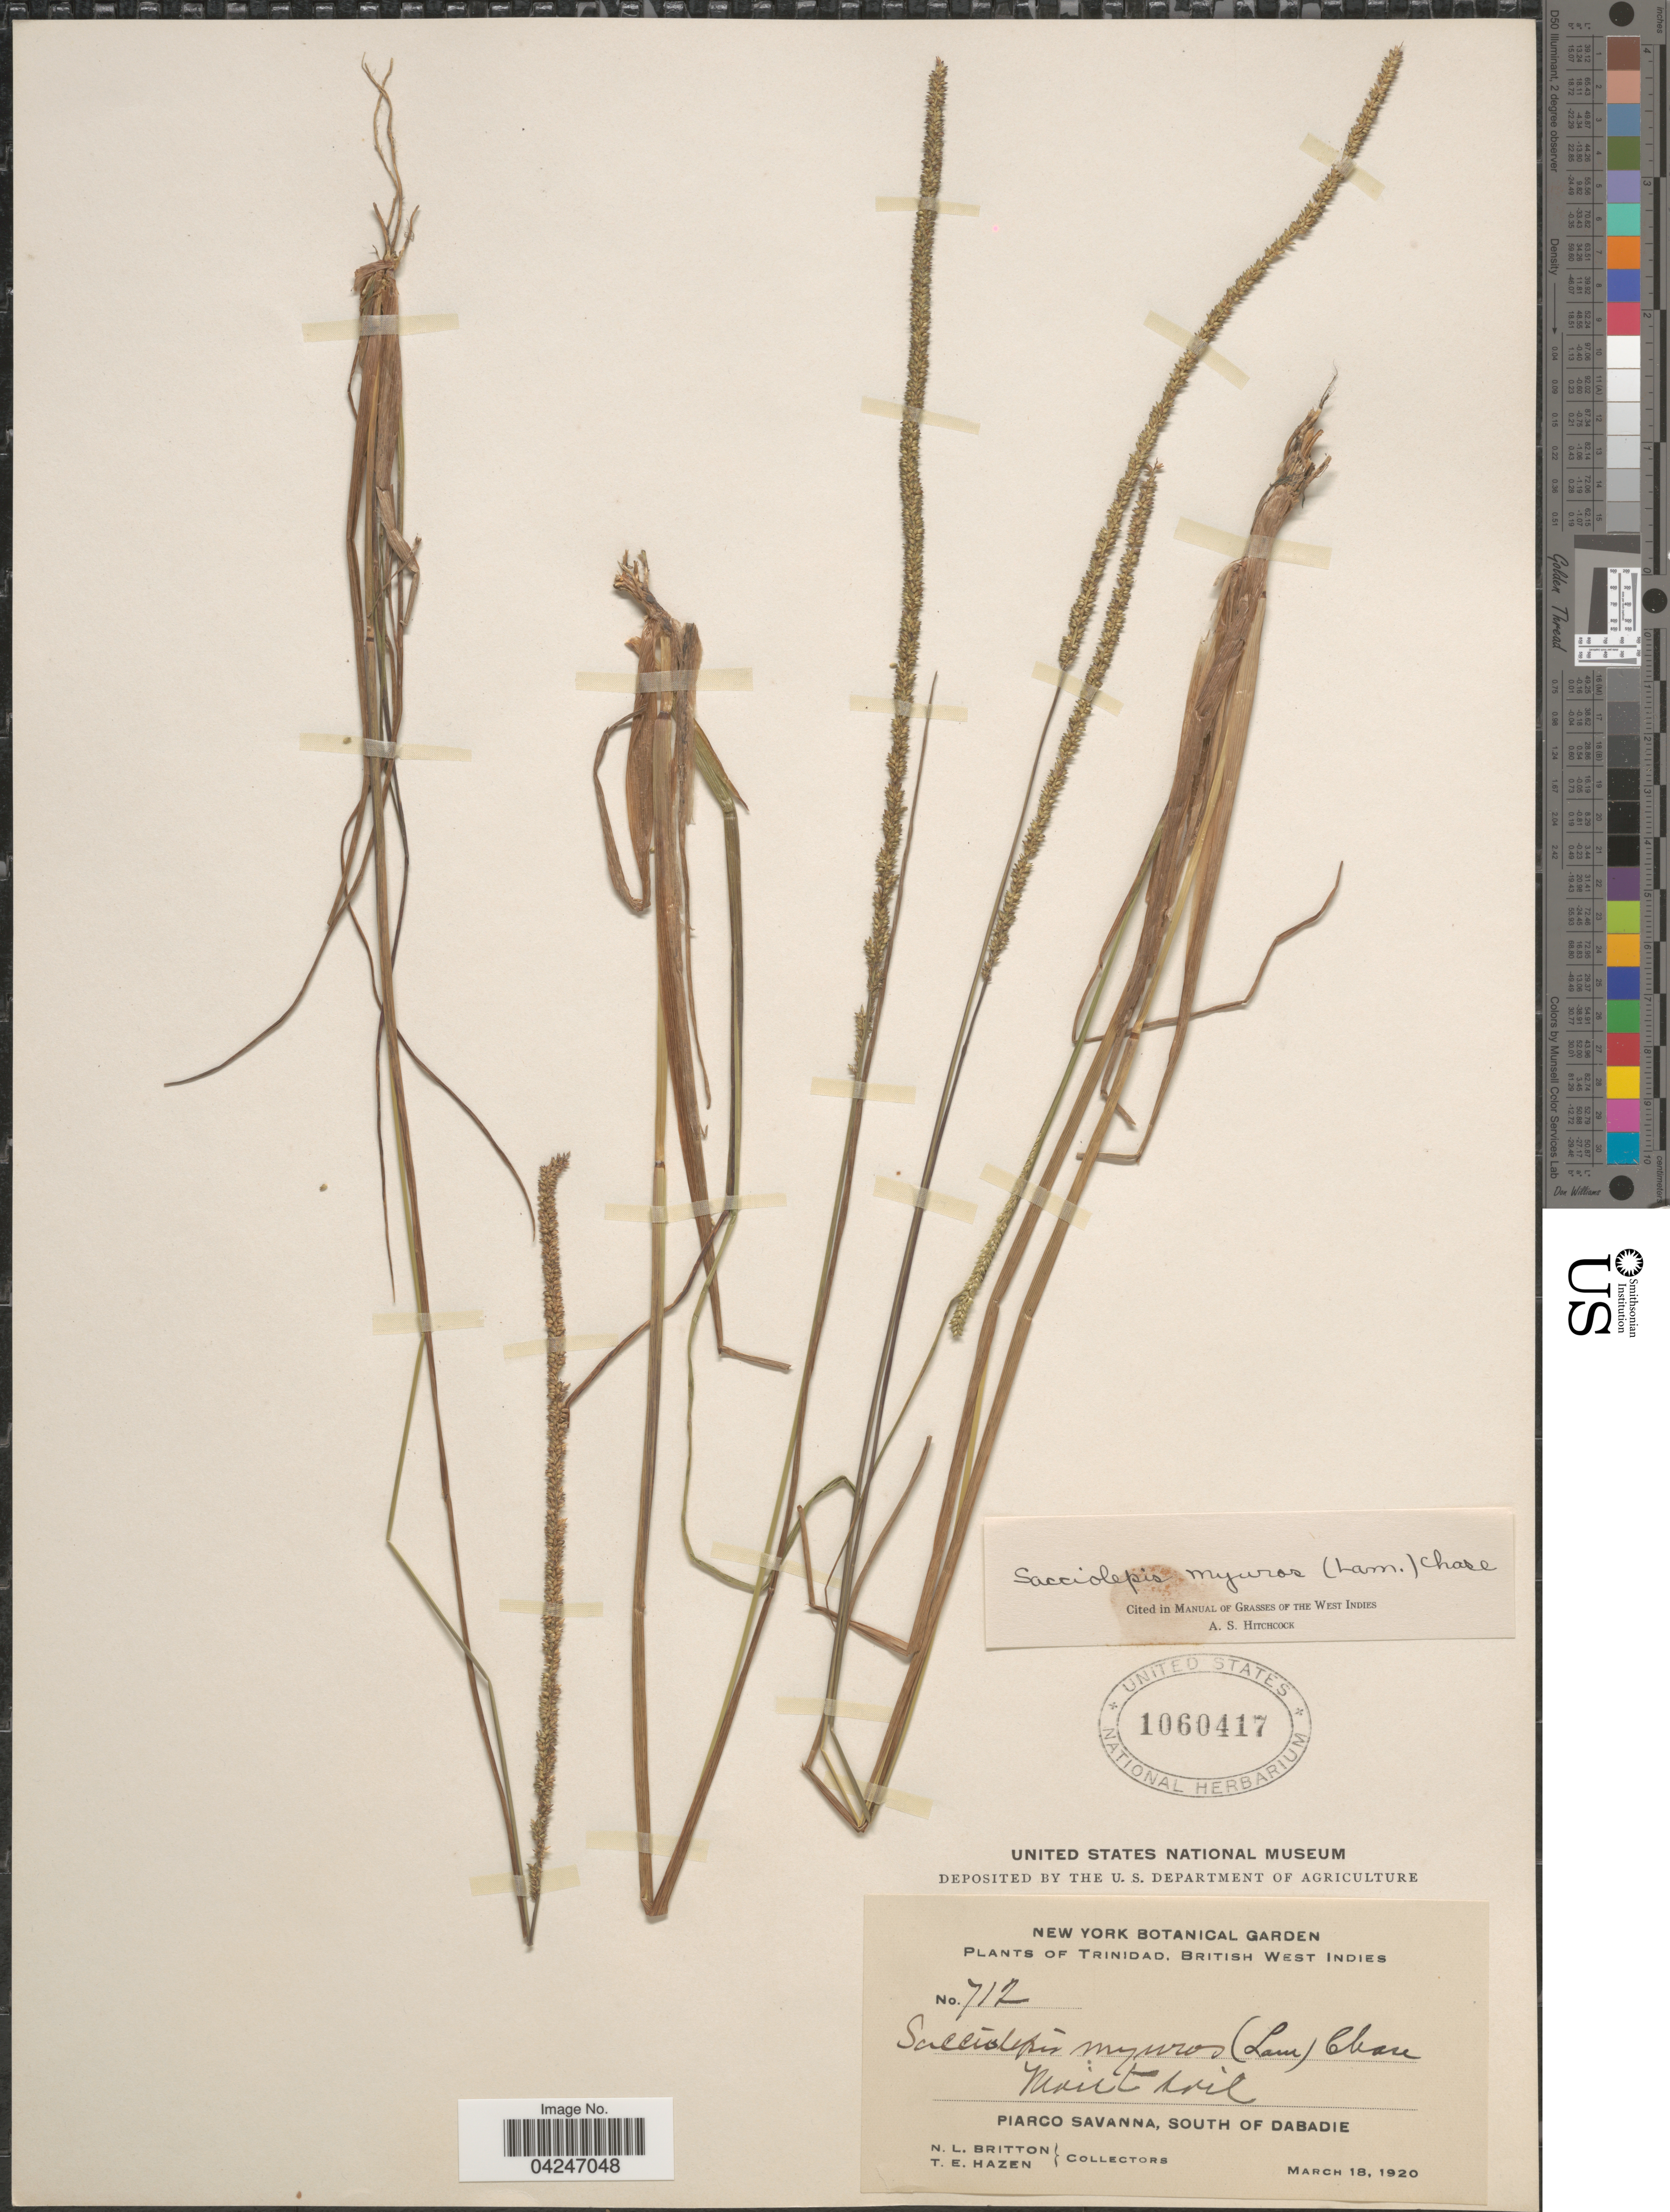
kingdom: Plantae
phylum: Tracheophyta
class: Liliopsida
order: Poales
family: Poaceae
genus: Sacciolepis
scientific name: Sacciolepis myuros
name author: (Lam.) Chase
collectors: Mrs. N. L. Britton & T. E. Hazen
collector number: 712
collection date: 1920-03-18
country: Trinidad and Tobago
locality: Trinidad, British West Indies. Main trail. Piarco Savanna, South of Dabadie.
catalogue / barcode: US 1060417